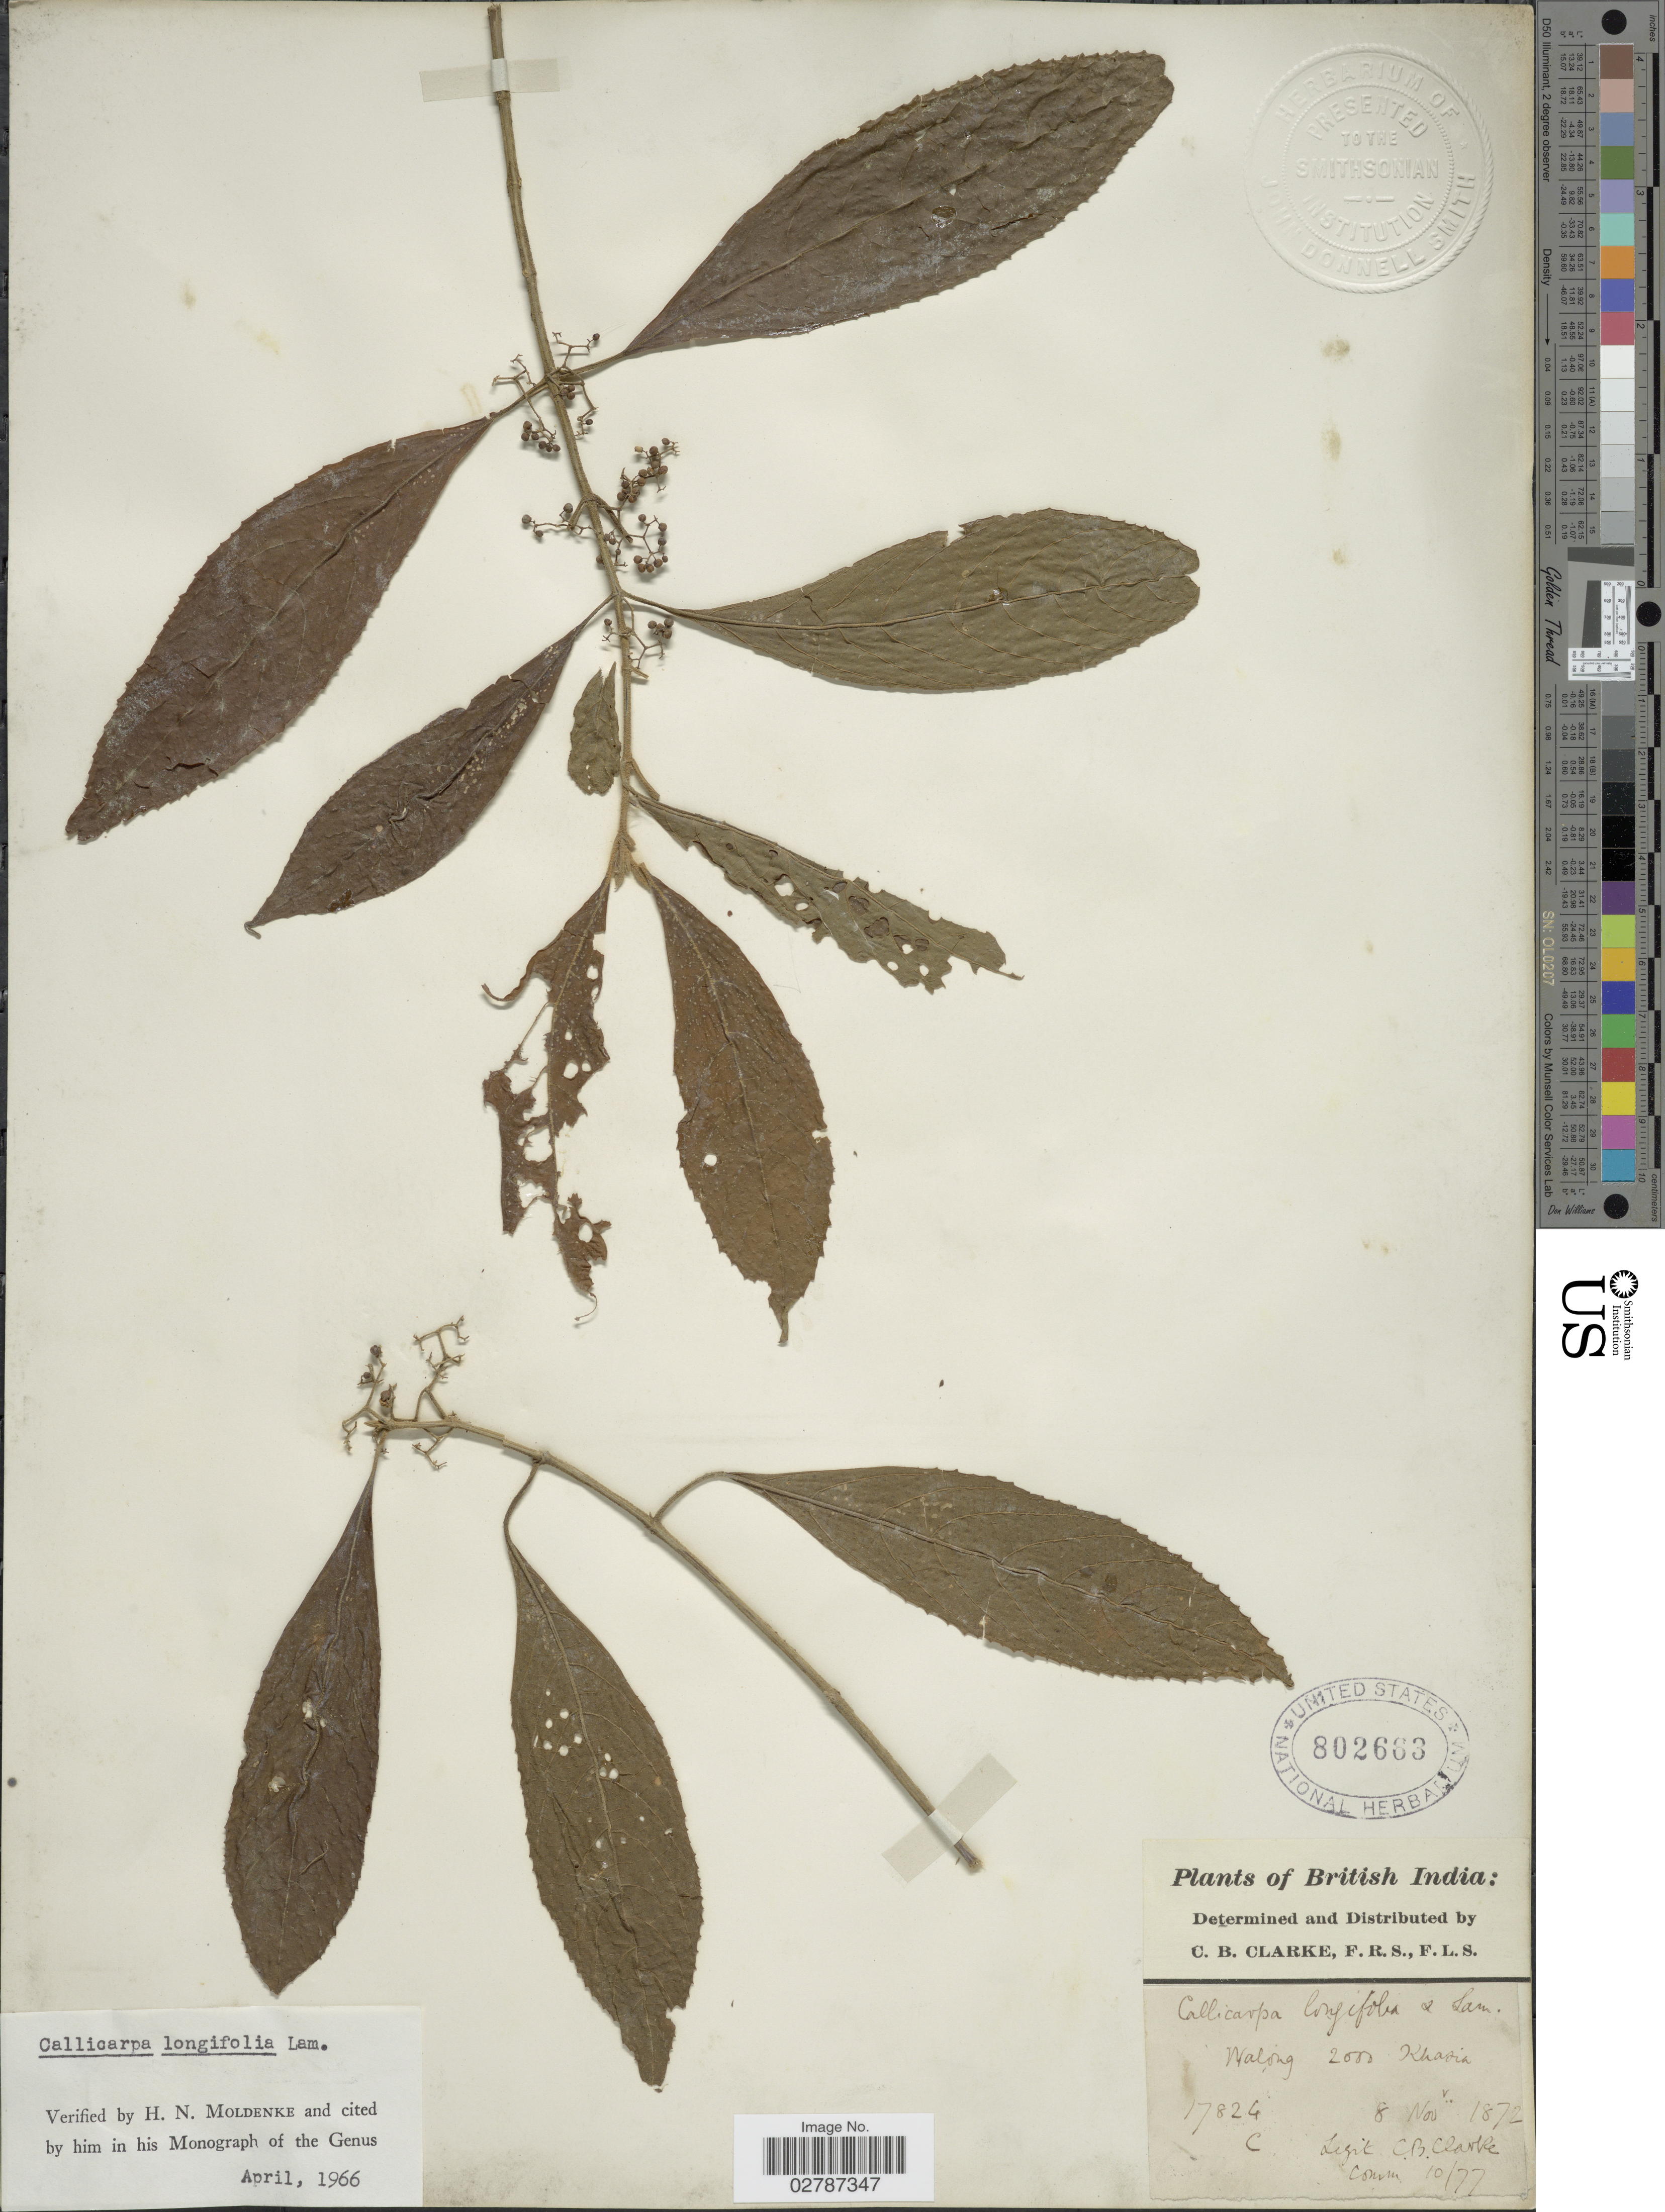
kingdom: Plantae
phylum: Tracheophyta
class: Magnoliopsida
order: Lamiales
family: Lamiaceae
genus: Callicarpa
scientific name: Callicarpa longifolia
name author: Lam.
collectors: C. B. Clarke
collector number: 17824C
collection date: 1872-11-08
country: India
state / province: Meghalaya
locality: British India. Walong, Khasia.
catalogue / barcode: US 802683